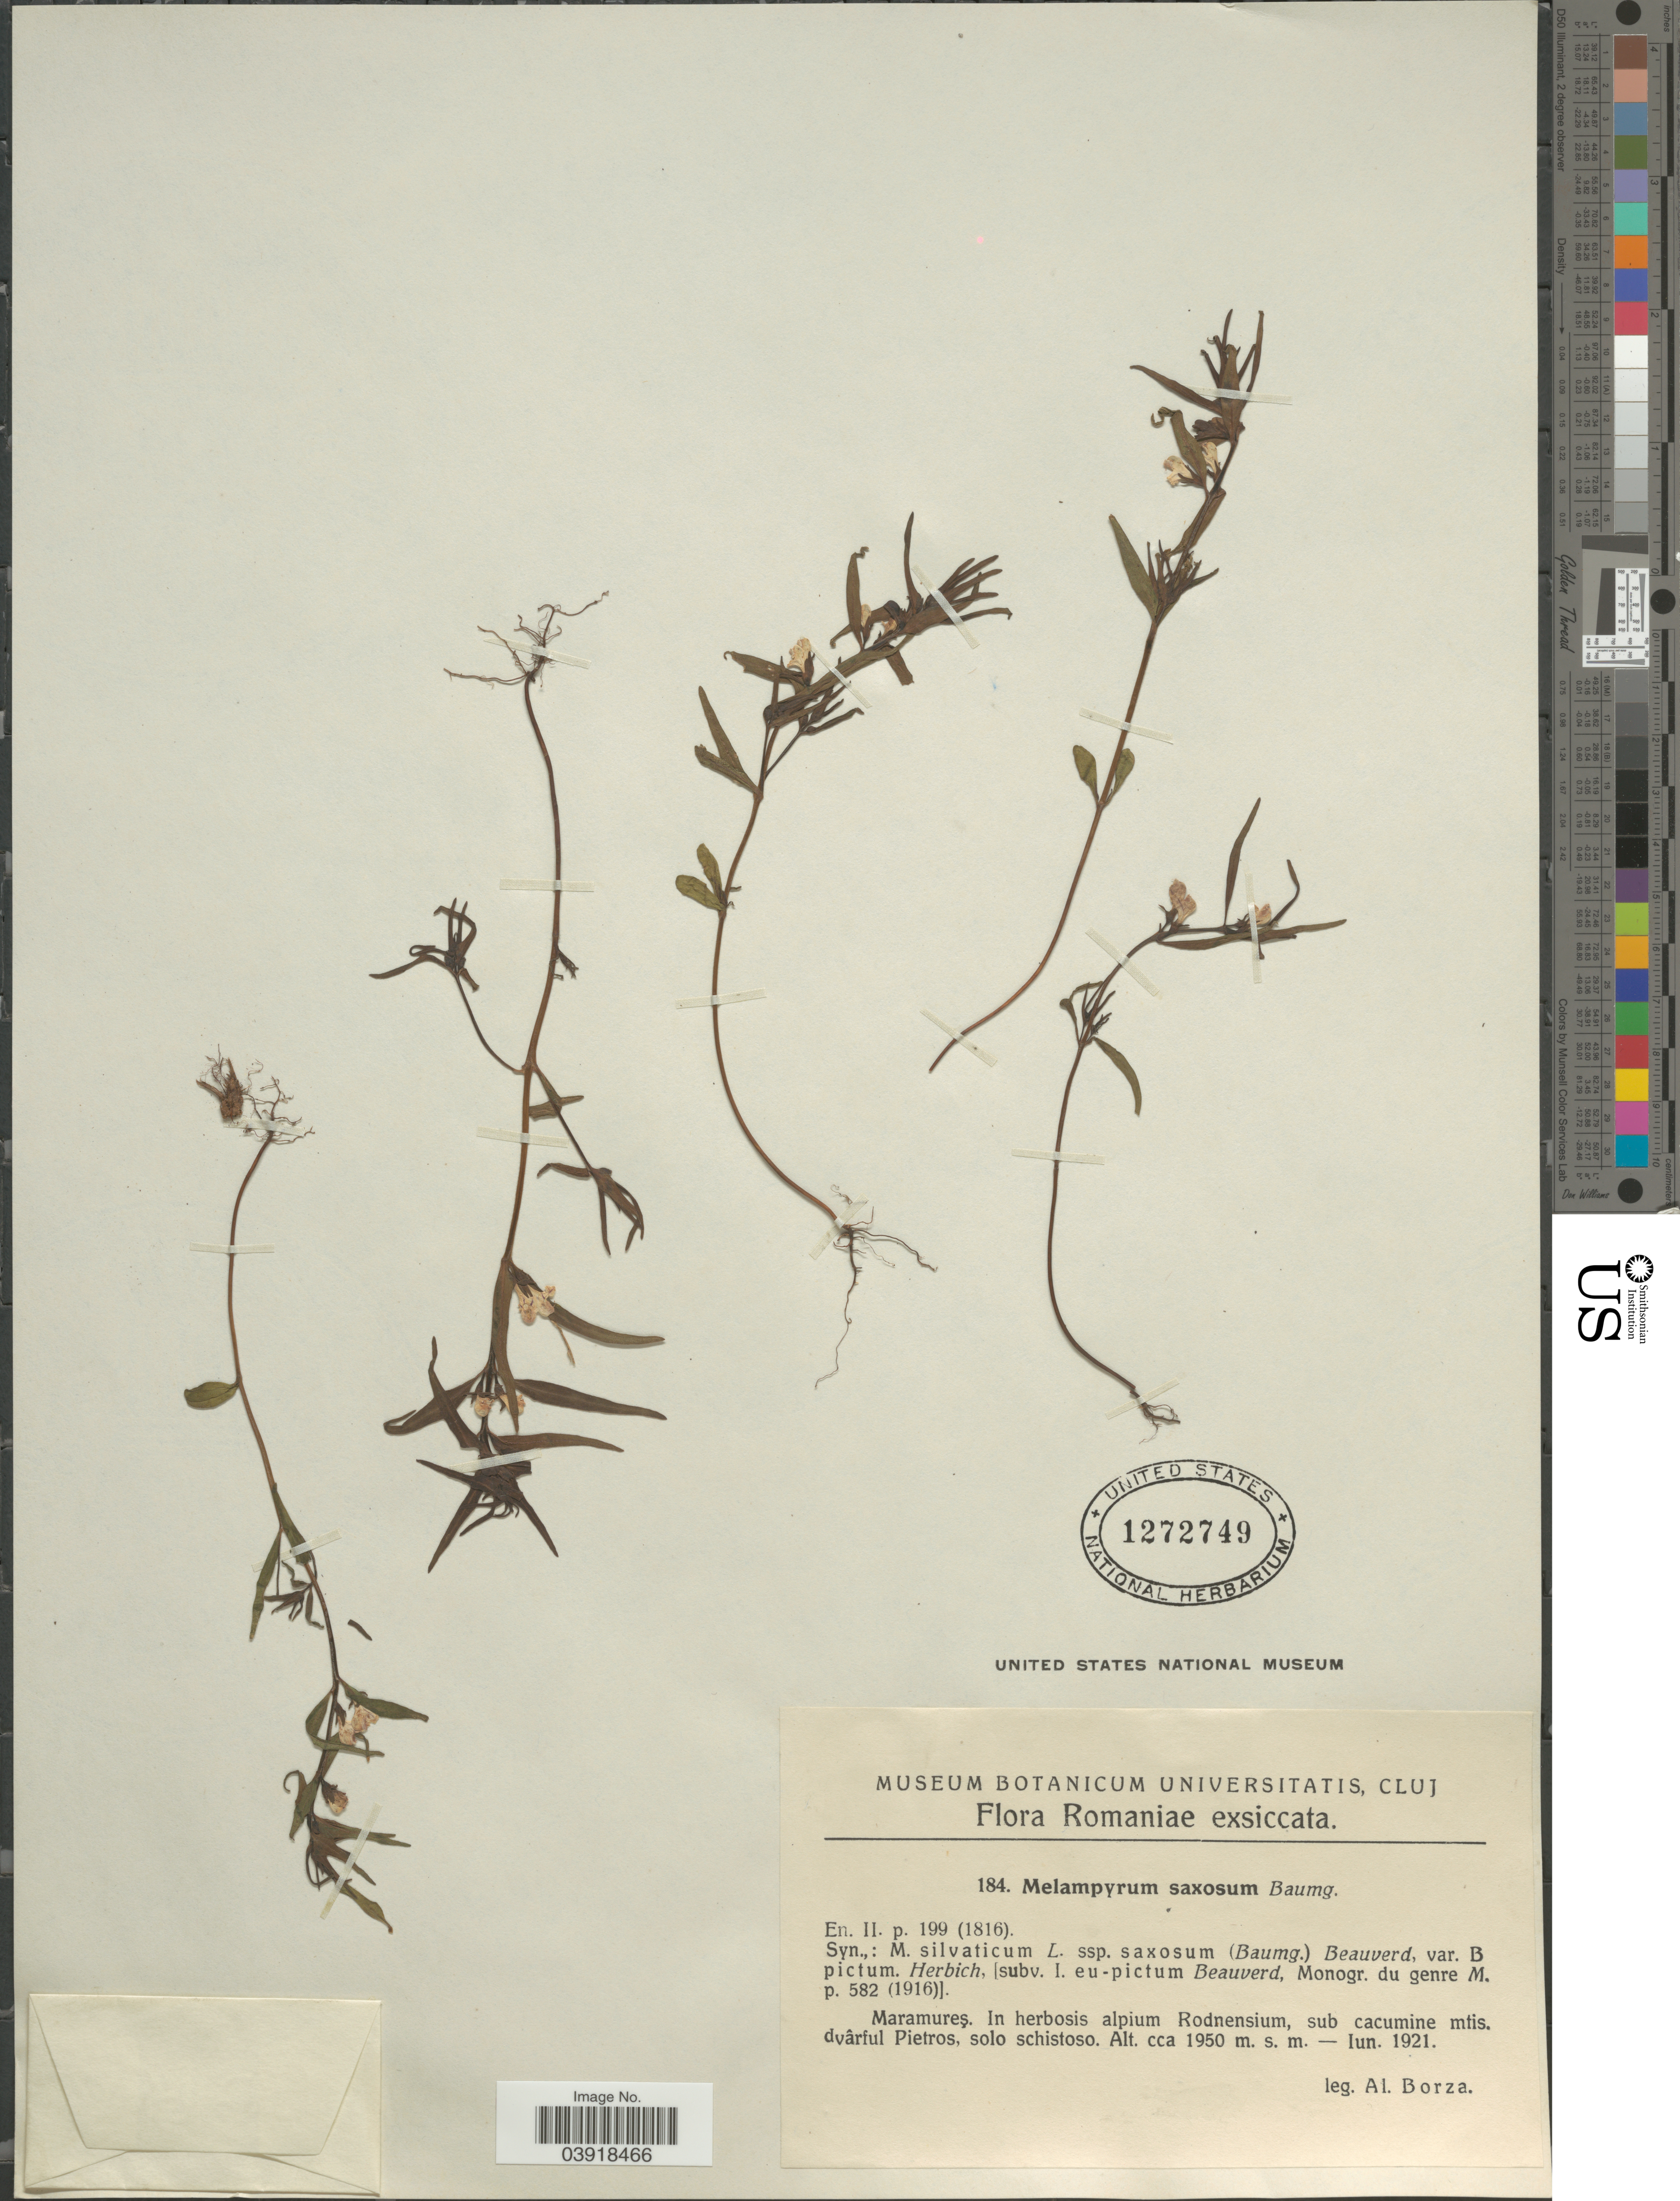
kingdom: Plantae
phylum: Tracheophyta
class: Magnoliopsida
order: Lamiales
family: Orobanchaceae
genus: Melampyrum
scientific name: Melampyrum saxosum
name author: Baumg.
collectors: A. Borza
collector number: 184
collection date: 1921-06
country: Romania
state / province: Maramures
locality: In herbosis alpium Rodnensium, sub cacumine mtis. dvârful Pietros solo schistoso.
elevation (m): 1950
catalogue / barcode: US 1272749